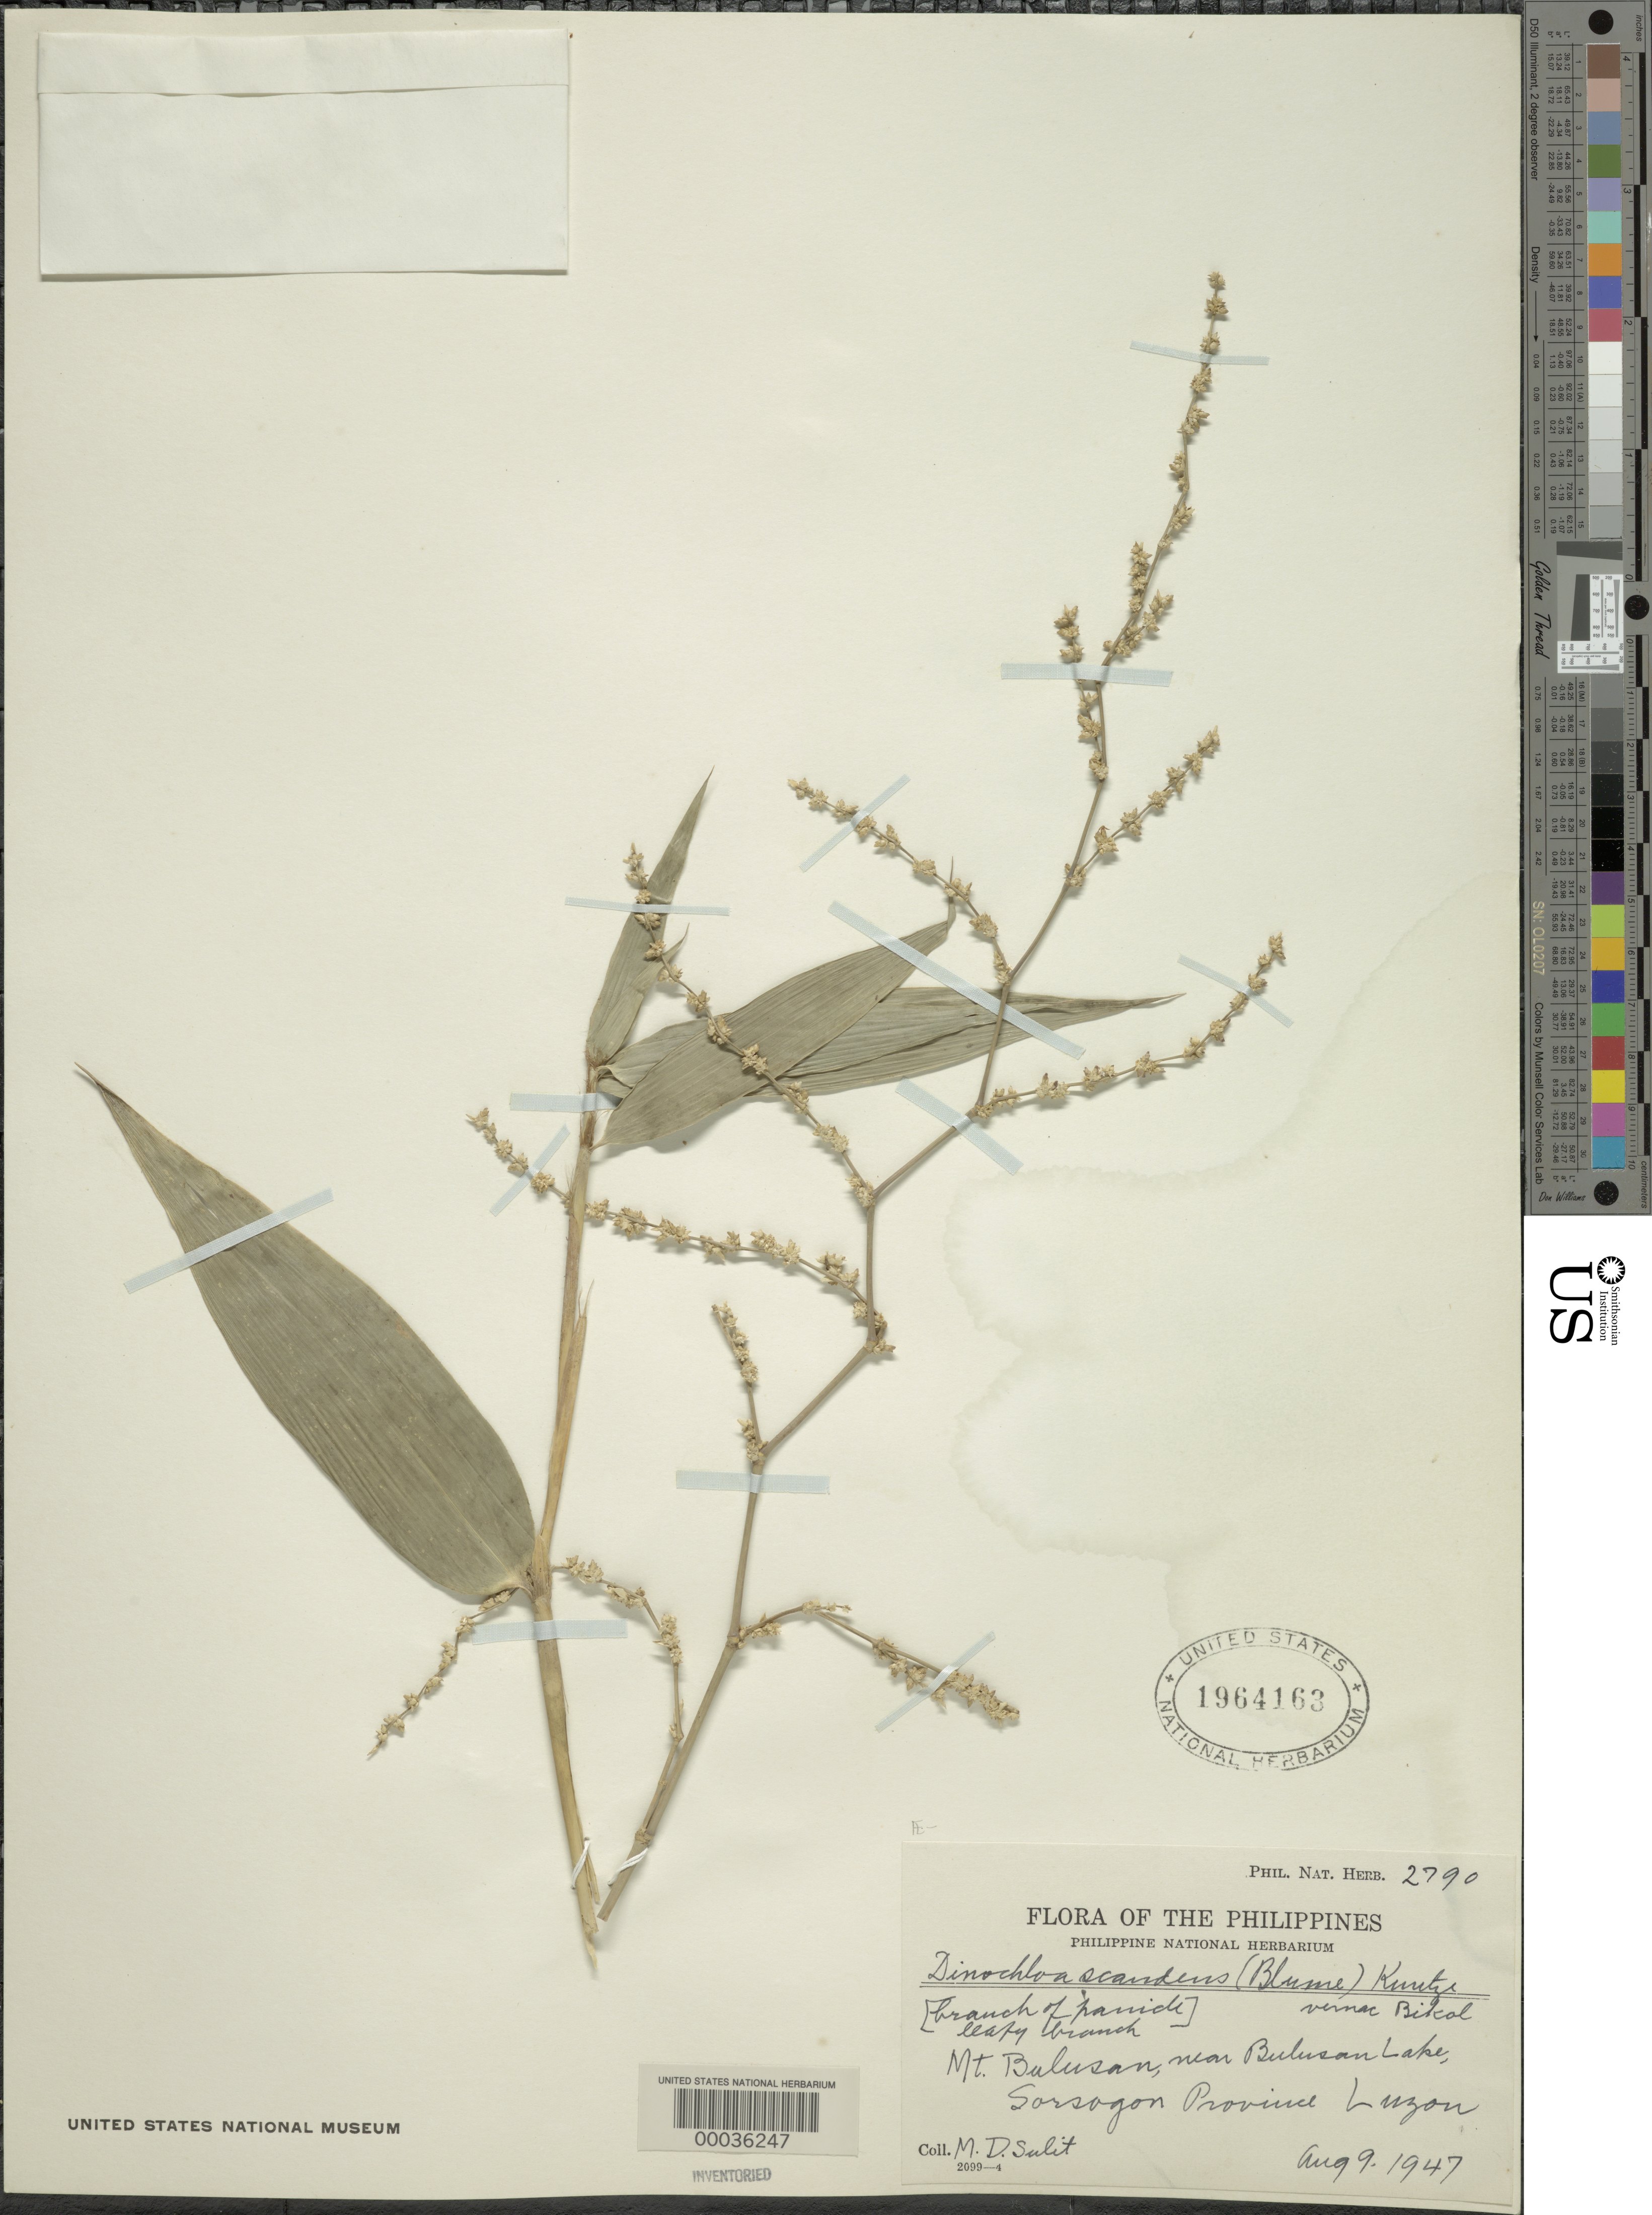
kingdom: Plantae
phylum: Tracheophyta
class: Liliopsida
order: Poales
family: Poaceae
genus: Dinochloa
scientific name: Dinochloa scandens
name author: (Blume ex Nees) Kuntze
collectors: M. Sulit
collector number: Pnh 2790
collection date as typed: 09 Aug 1947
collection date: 1947-08-09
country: Philippines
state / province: Bicol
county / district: Sorsogon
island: Luzon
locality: Mt. Bulusan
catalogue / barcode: US 1964163